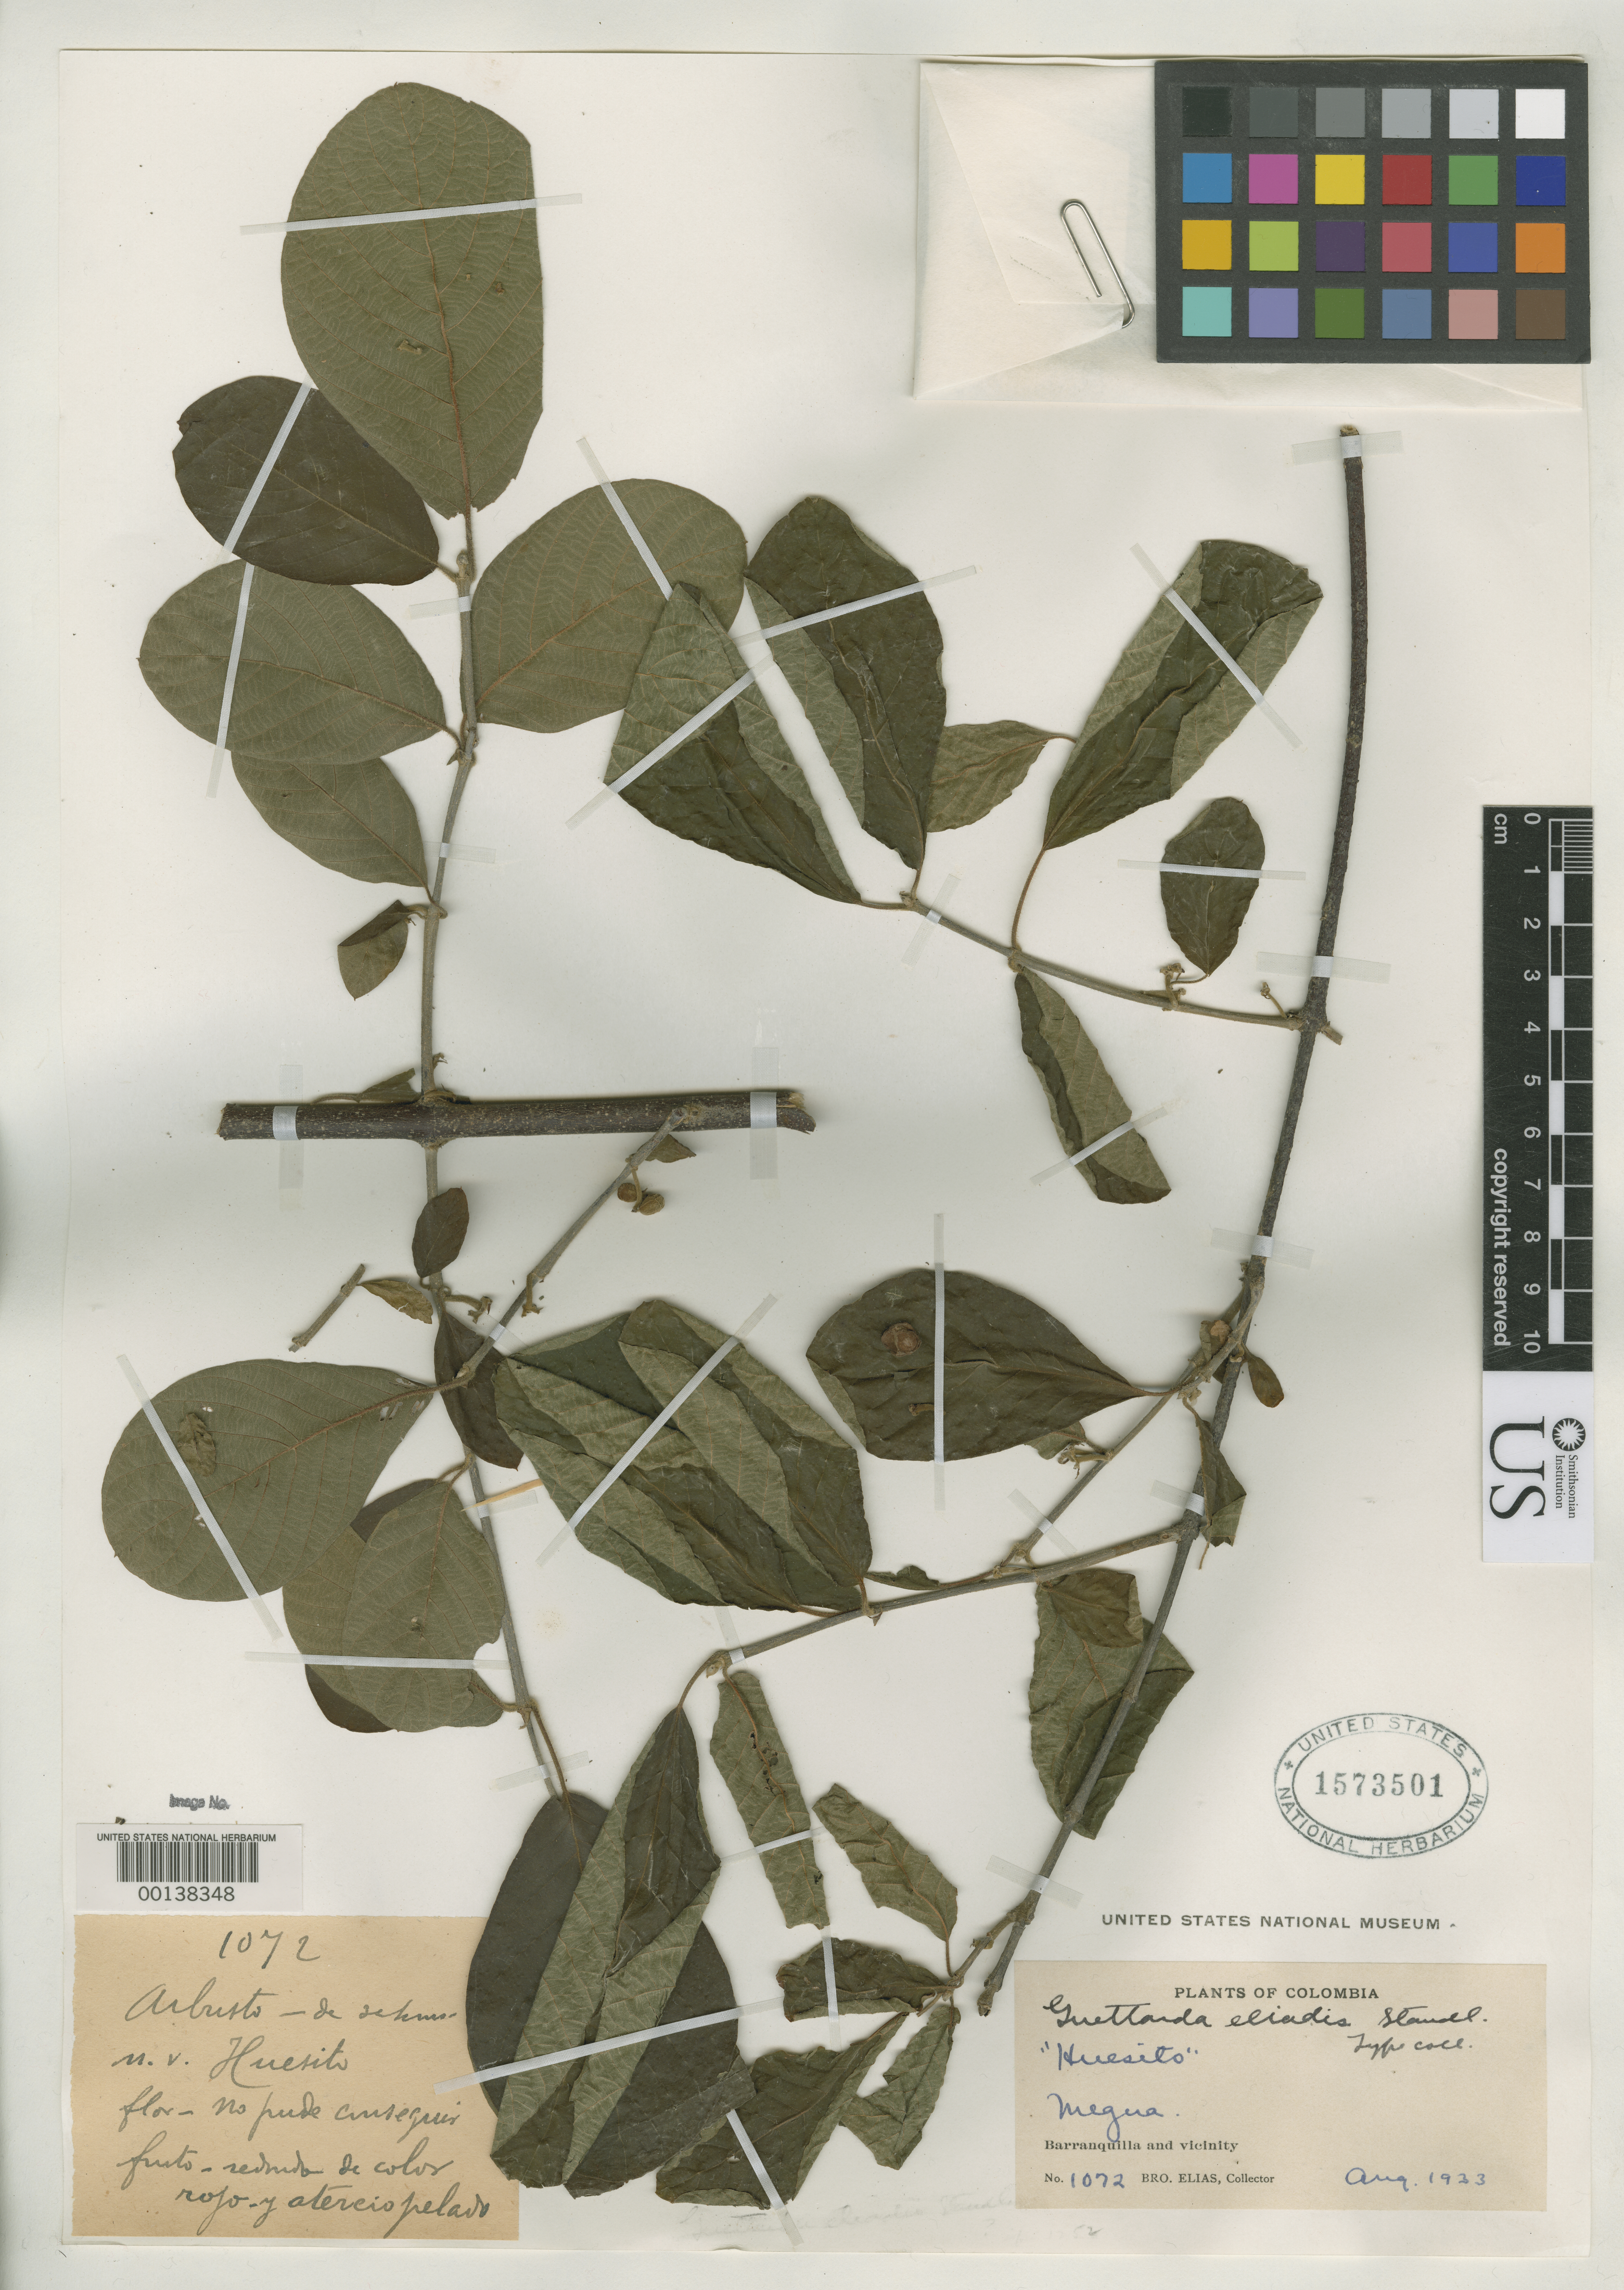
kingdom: Plantae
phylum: Tracheophyta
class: Magnoliopsida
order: Gentianales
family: Rubiaceae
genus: Guettarda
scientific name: Guettarda eliadis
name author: Standl.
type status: Isotype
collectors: Bro. Elias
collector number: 1072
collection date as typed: Aug 1933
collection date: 1933-08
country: Colombia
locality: Megua.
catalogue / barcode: US 1573501